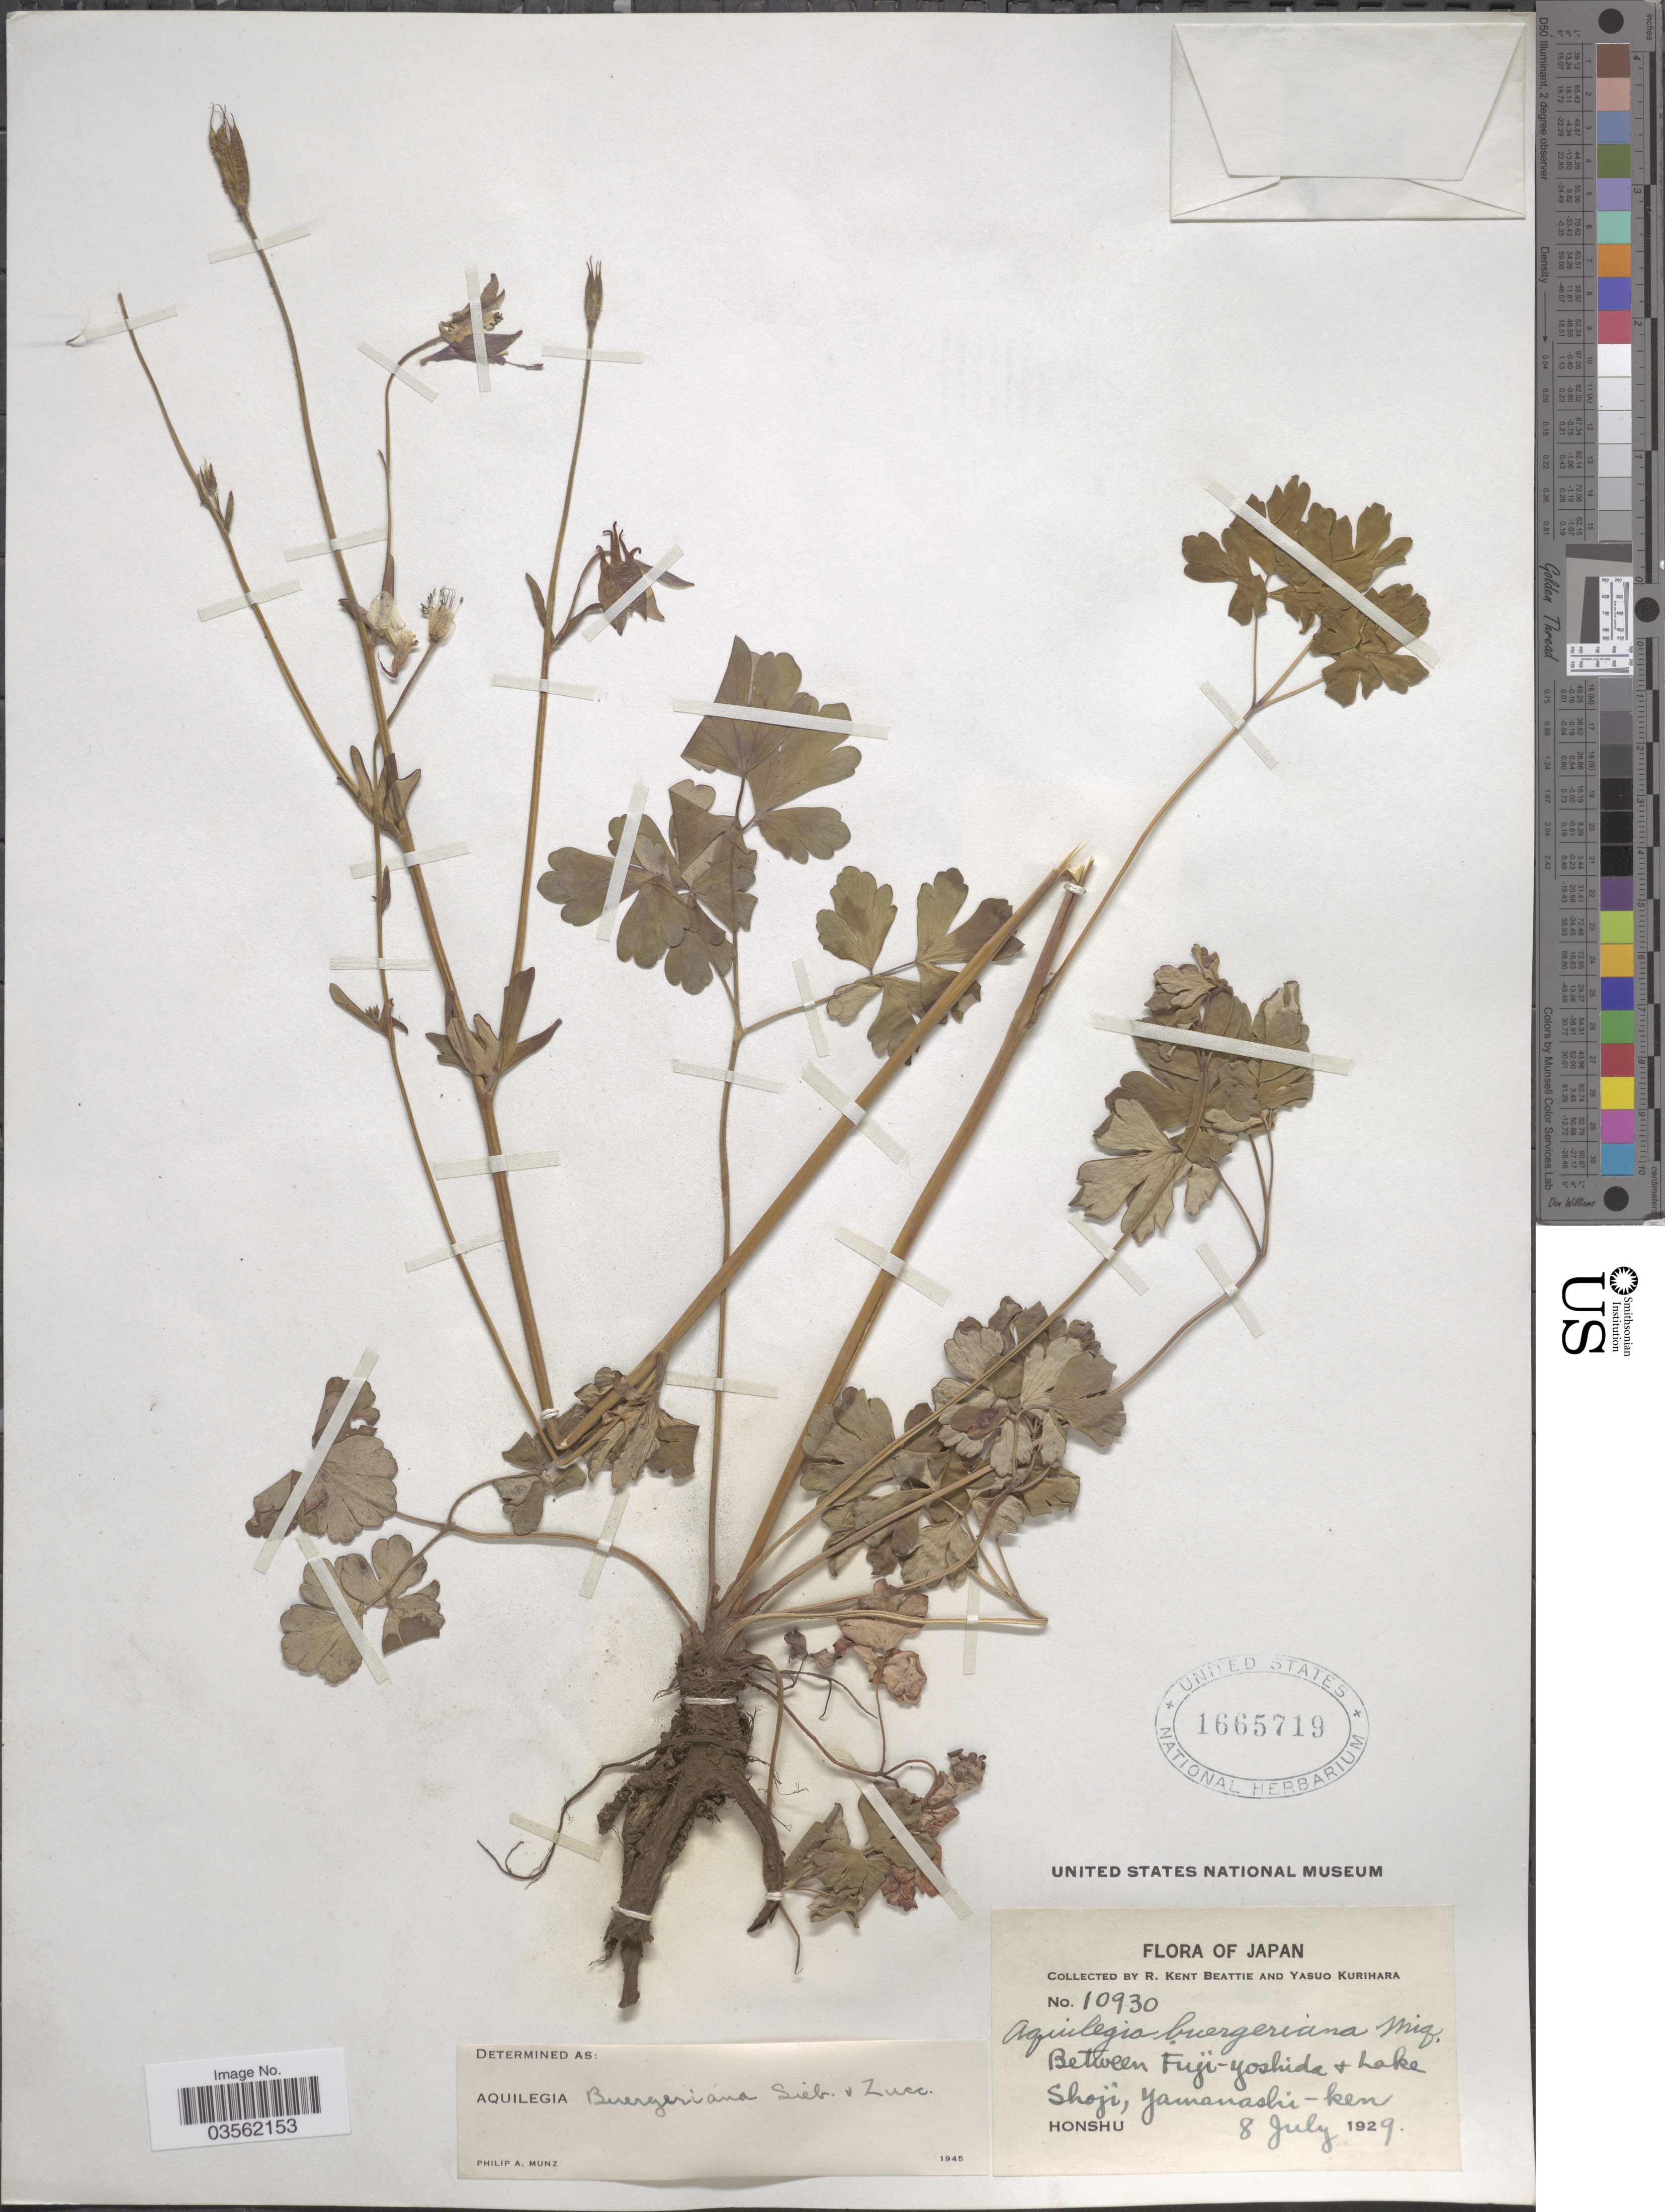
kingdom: Plantae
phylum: Tracheophyta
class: Magnoliopsida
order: Ranunculales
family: Ranunculaceae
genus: Aquilegia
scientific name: Aquilegia buergeriana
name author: Siebold & Zucc.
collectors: R. K. Beattie & Y. Kurihara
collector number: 10930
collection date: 1929-07-08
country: Japan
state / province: Yamanasi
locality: Between Fuji-yoshida + Lake Shoji, Yamanashi-ken. Honshu.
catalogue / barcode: US 1665719